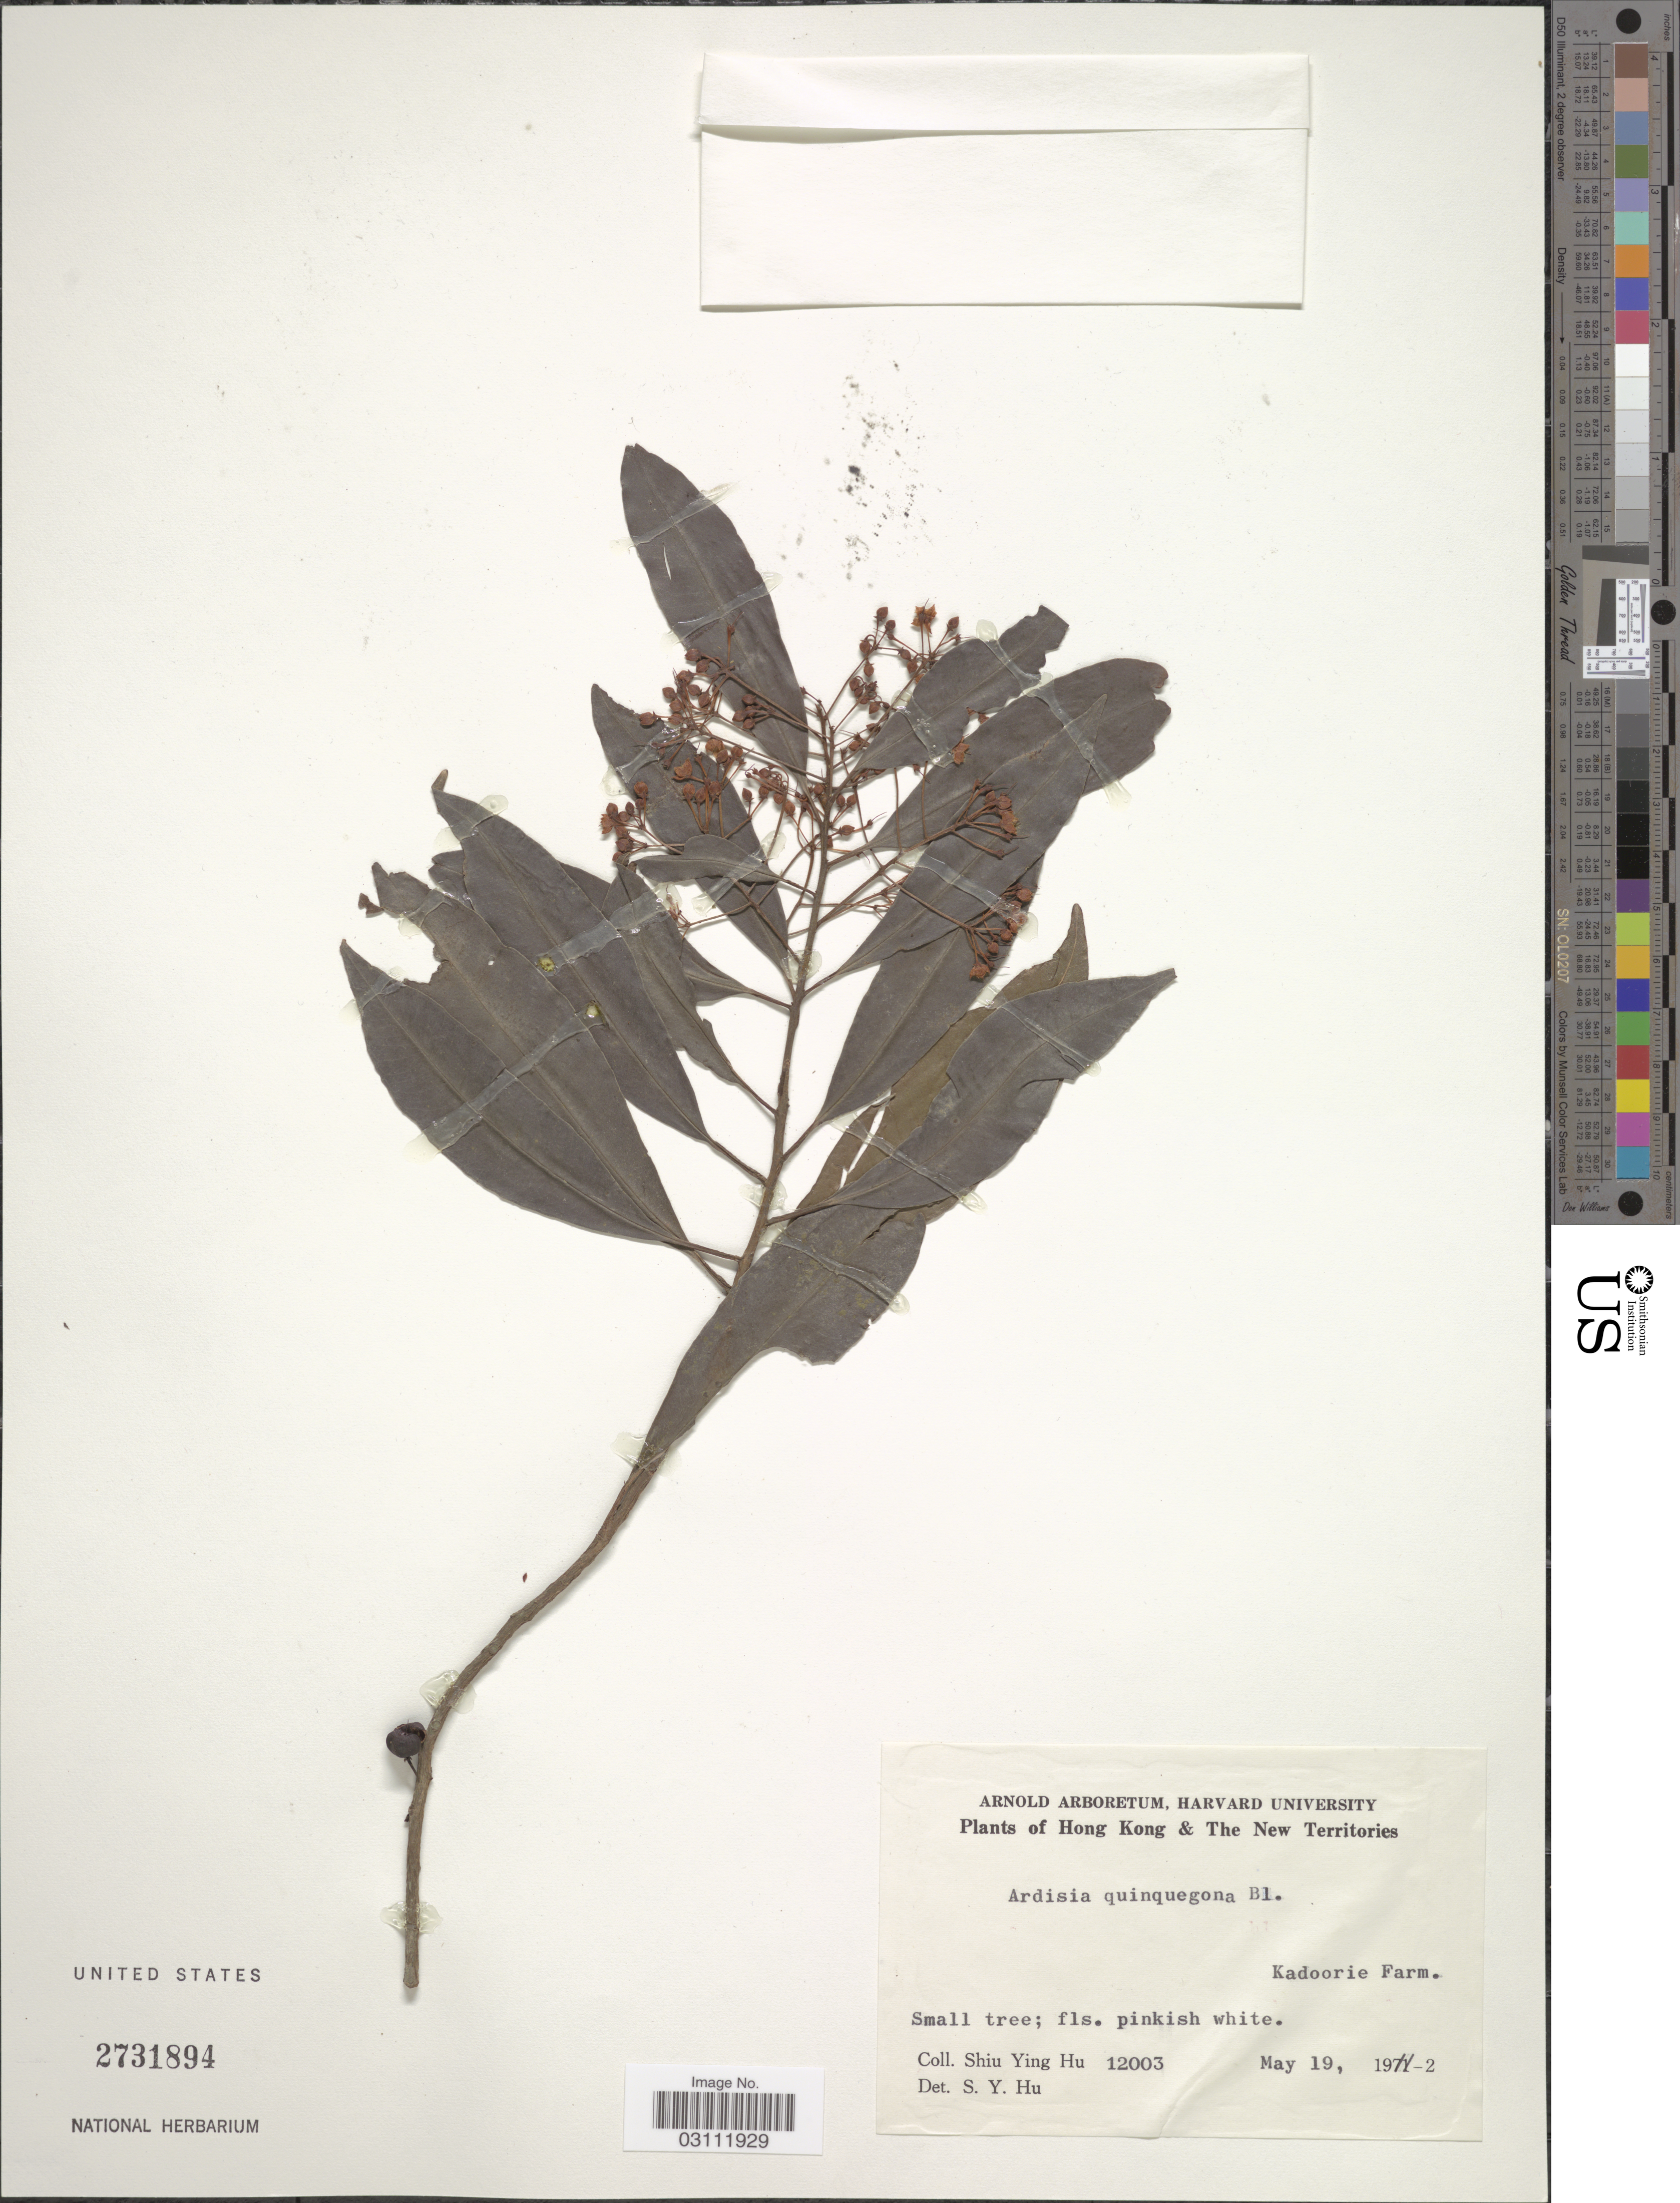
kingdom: Plantae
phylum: Tracheophyta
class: Magnoliopsida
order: Ericales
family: Primulaceae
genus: Ardisia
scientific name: Ardisia quinquegona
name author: Blume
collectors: S. Y. Hu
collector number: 12003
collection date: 1972-05-19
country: China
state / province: Hong Kong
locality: The New Territories. Kadoorie Farm.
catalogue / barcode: US 2731894